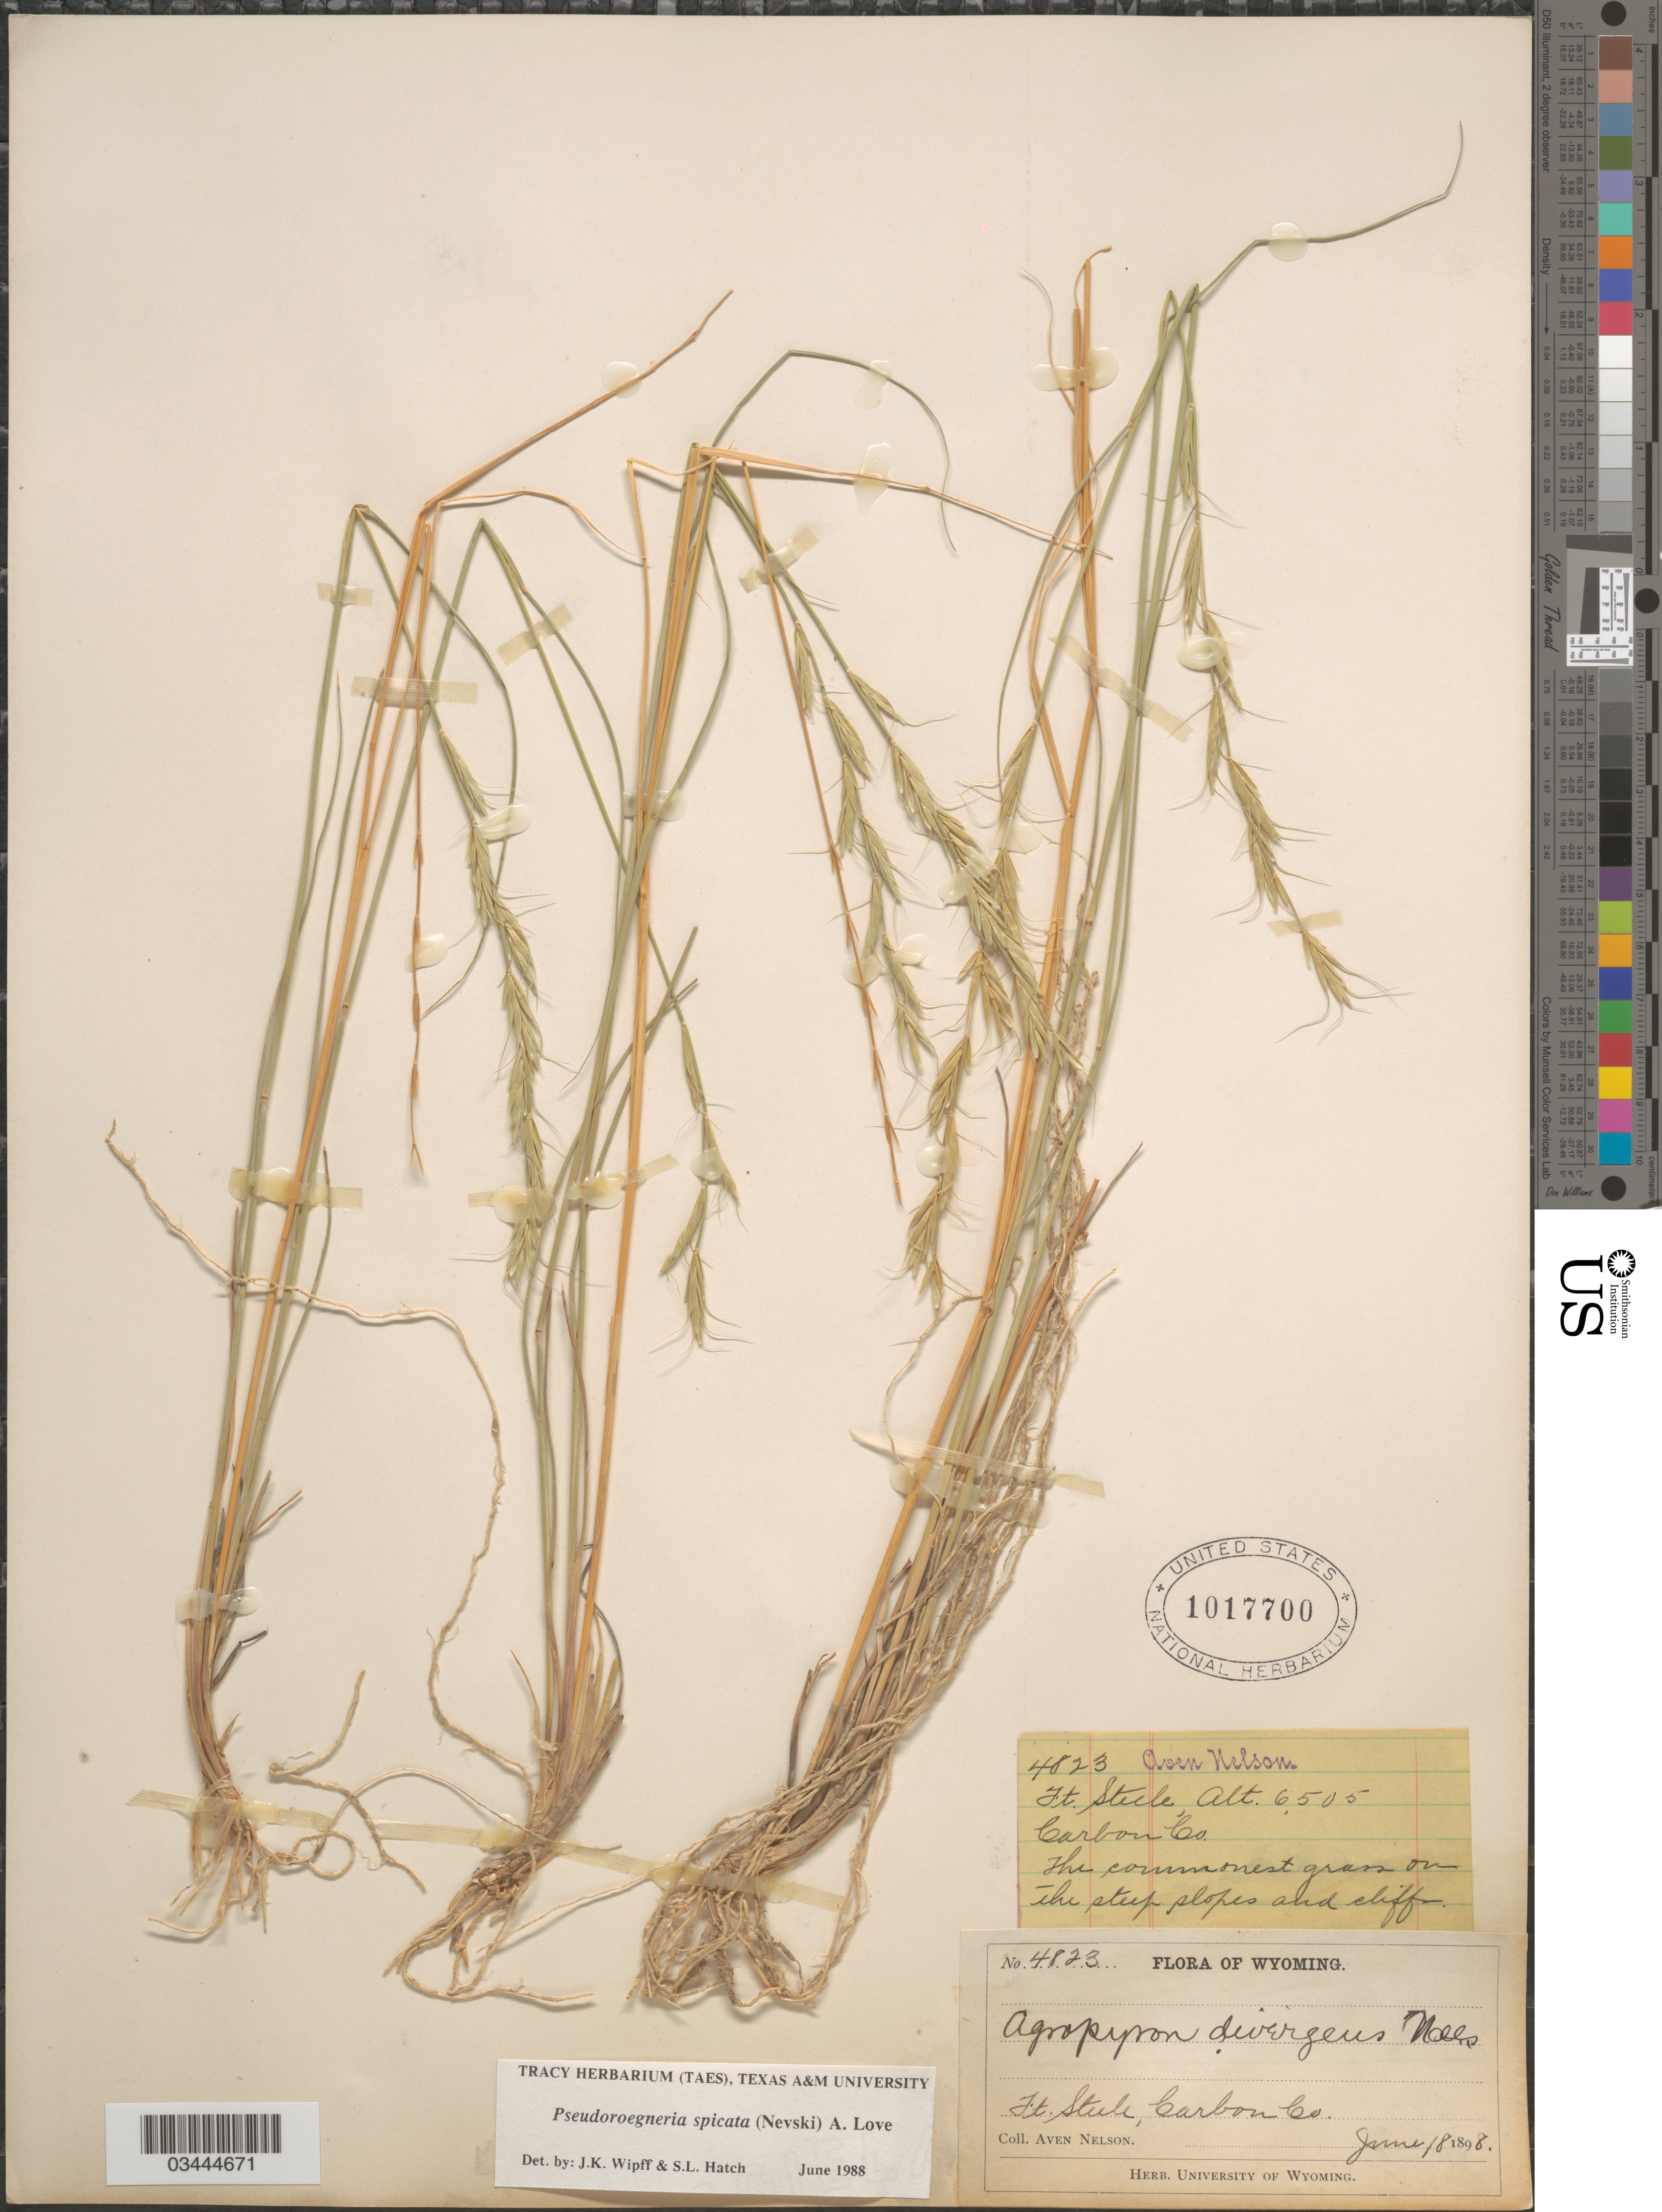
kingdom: Plantae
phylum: Tracheophyta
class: Liliopsida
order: Poales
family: Poaceae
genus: Pseudoroegneria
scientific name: Pseudoroegneria spicata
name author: (Pursh) Á. Löve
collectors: A. Nelson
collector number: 4823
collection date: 1898-06-18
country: United States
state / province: Wyoming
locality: Ft. Steele, Carbon Co.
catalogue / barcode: US 1017700